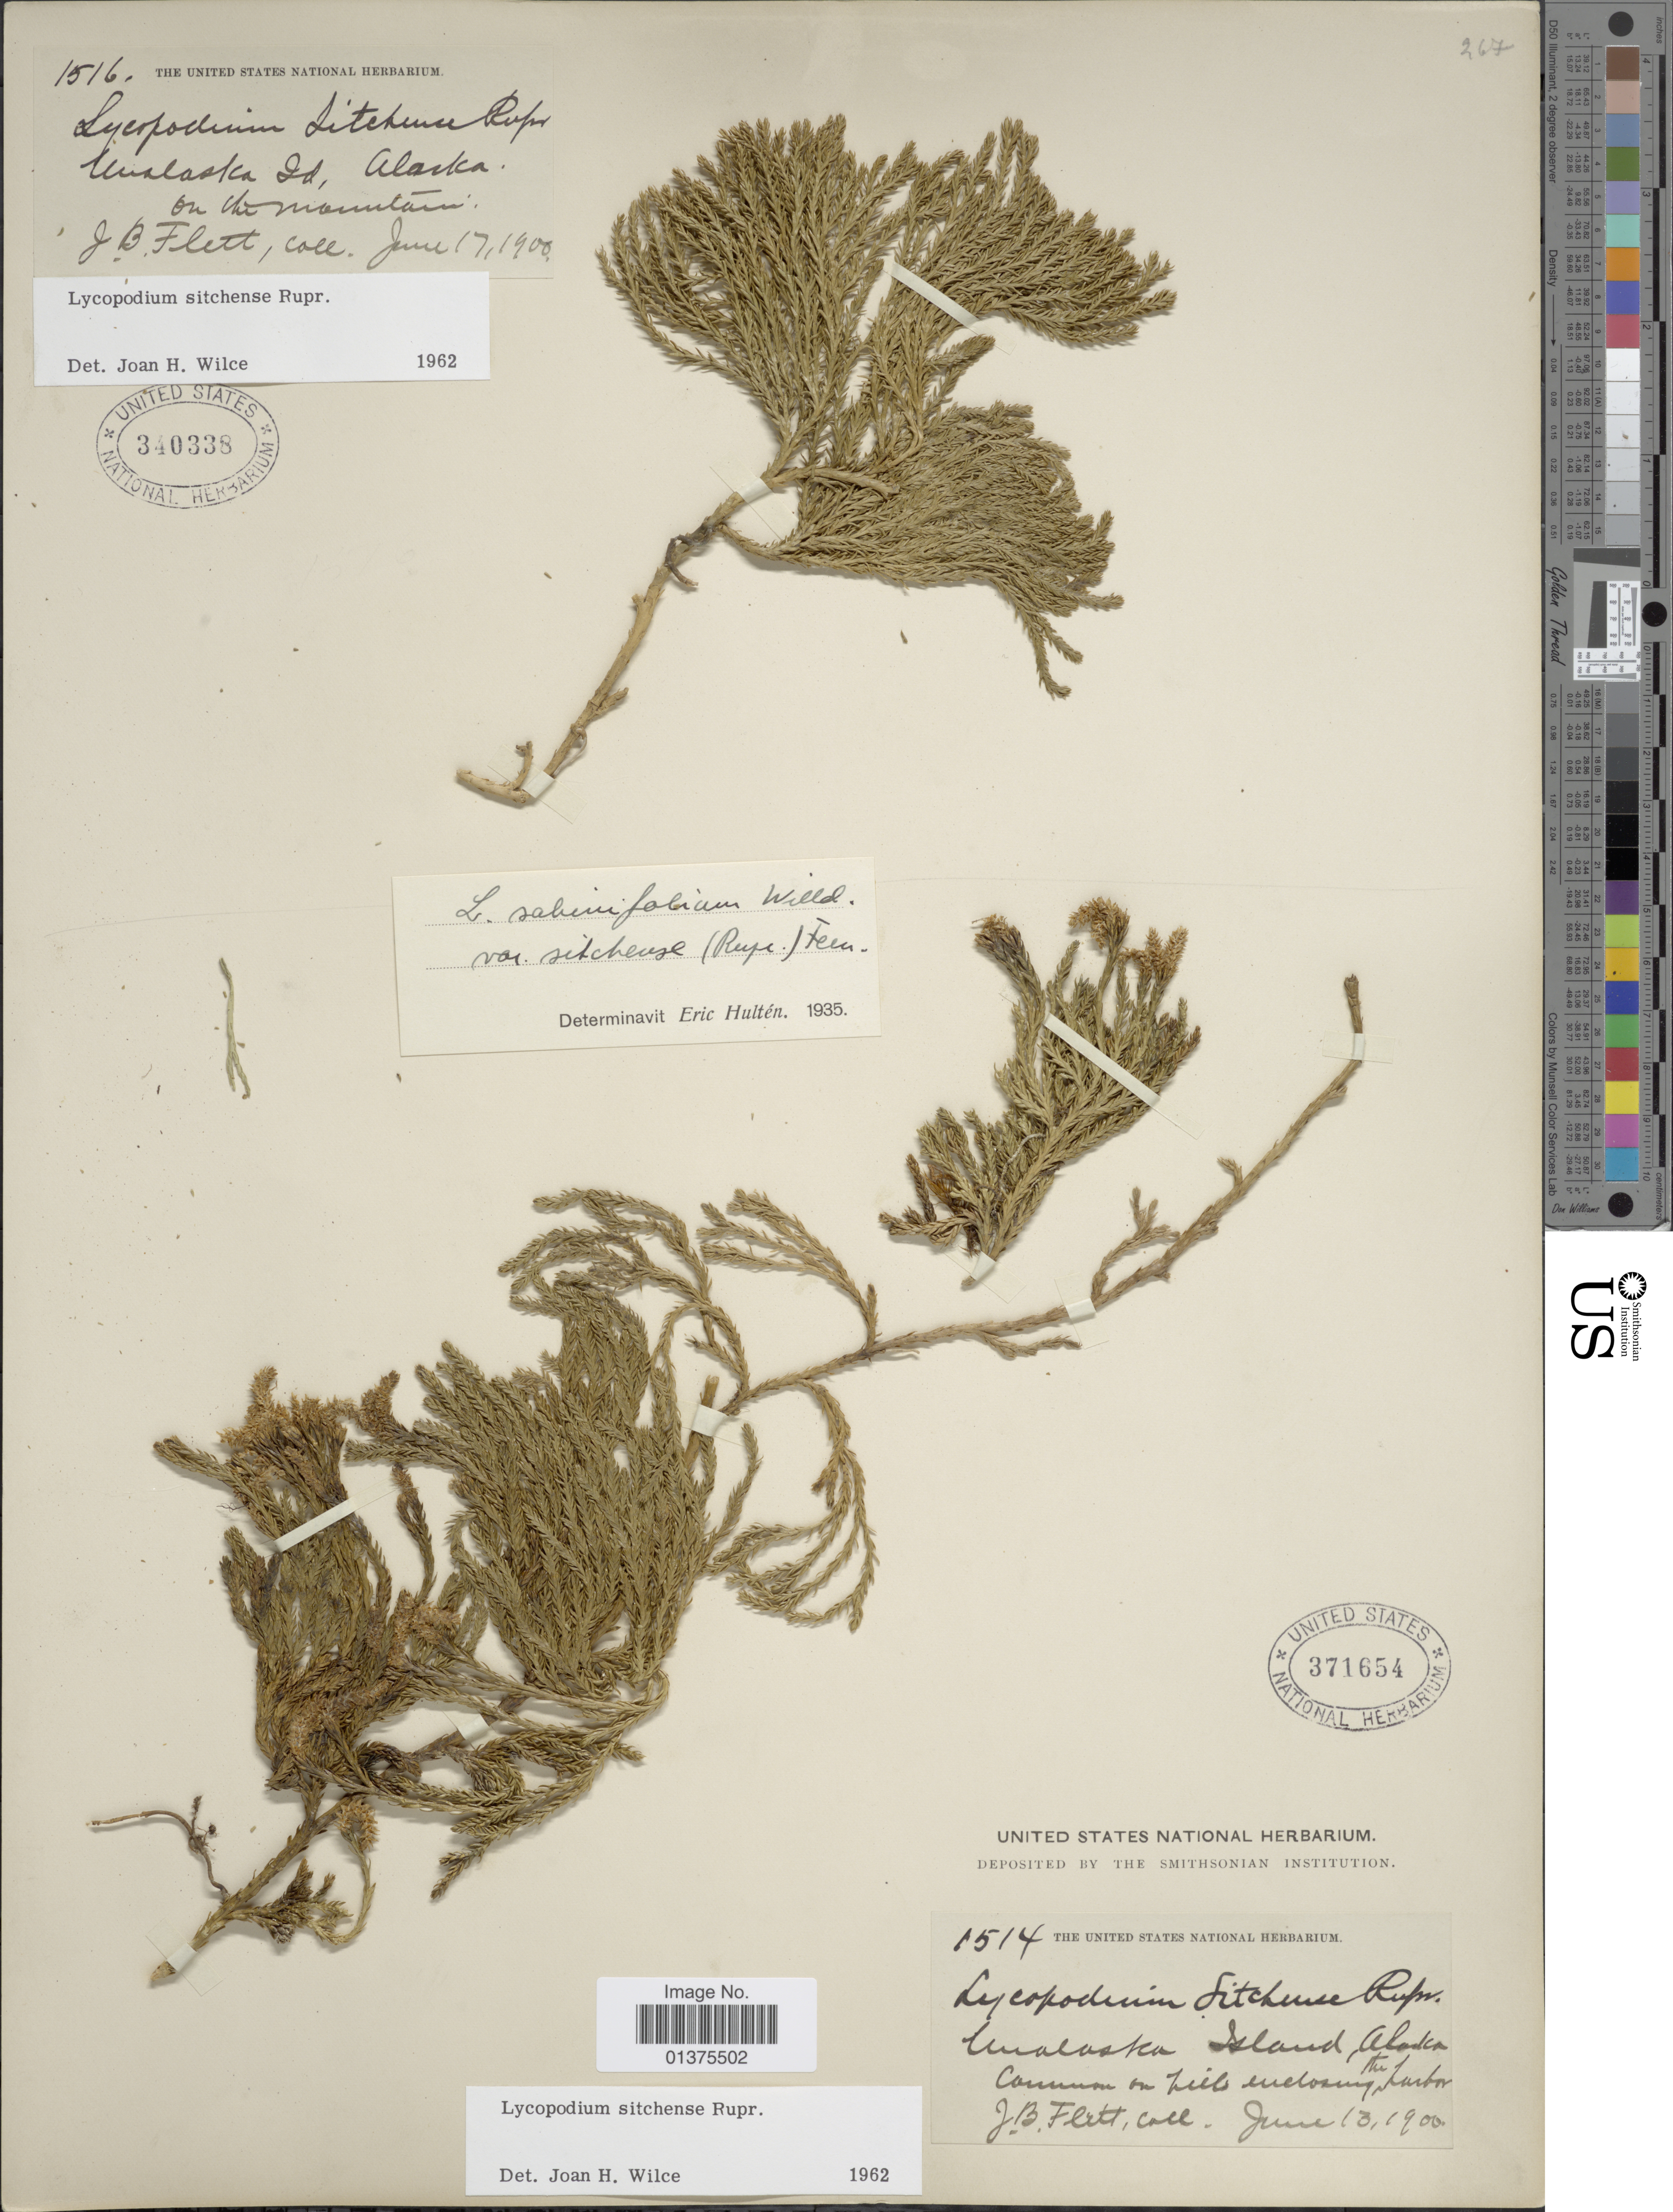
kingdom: Plantae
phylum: Tracheophyta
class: Lycopodiopsida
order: Lycopodiales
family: Lycopodiaceae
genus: Diphasiastrum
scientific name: Diphasiastrum sitchense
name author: (Rupr.) Holub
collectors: J. Flett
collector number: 1516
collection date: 1900-06-17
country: United States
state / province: Alaska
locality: Unalaska Id.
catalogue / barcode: US 340338-2